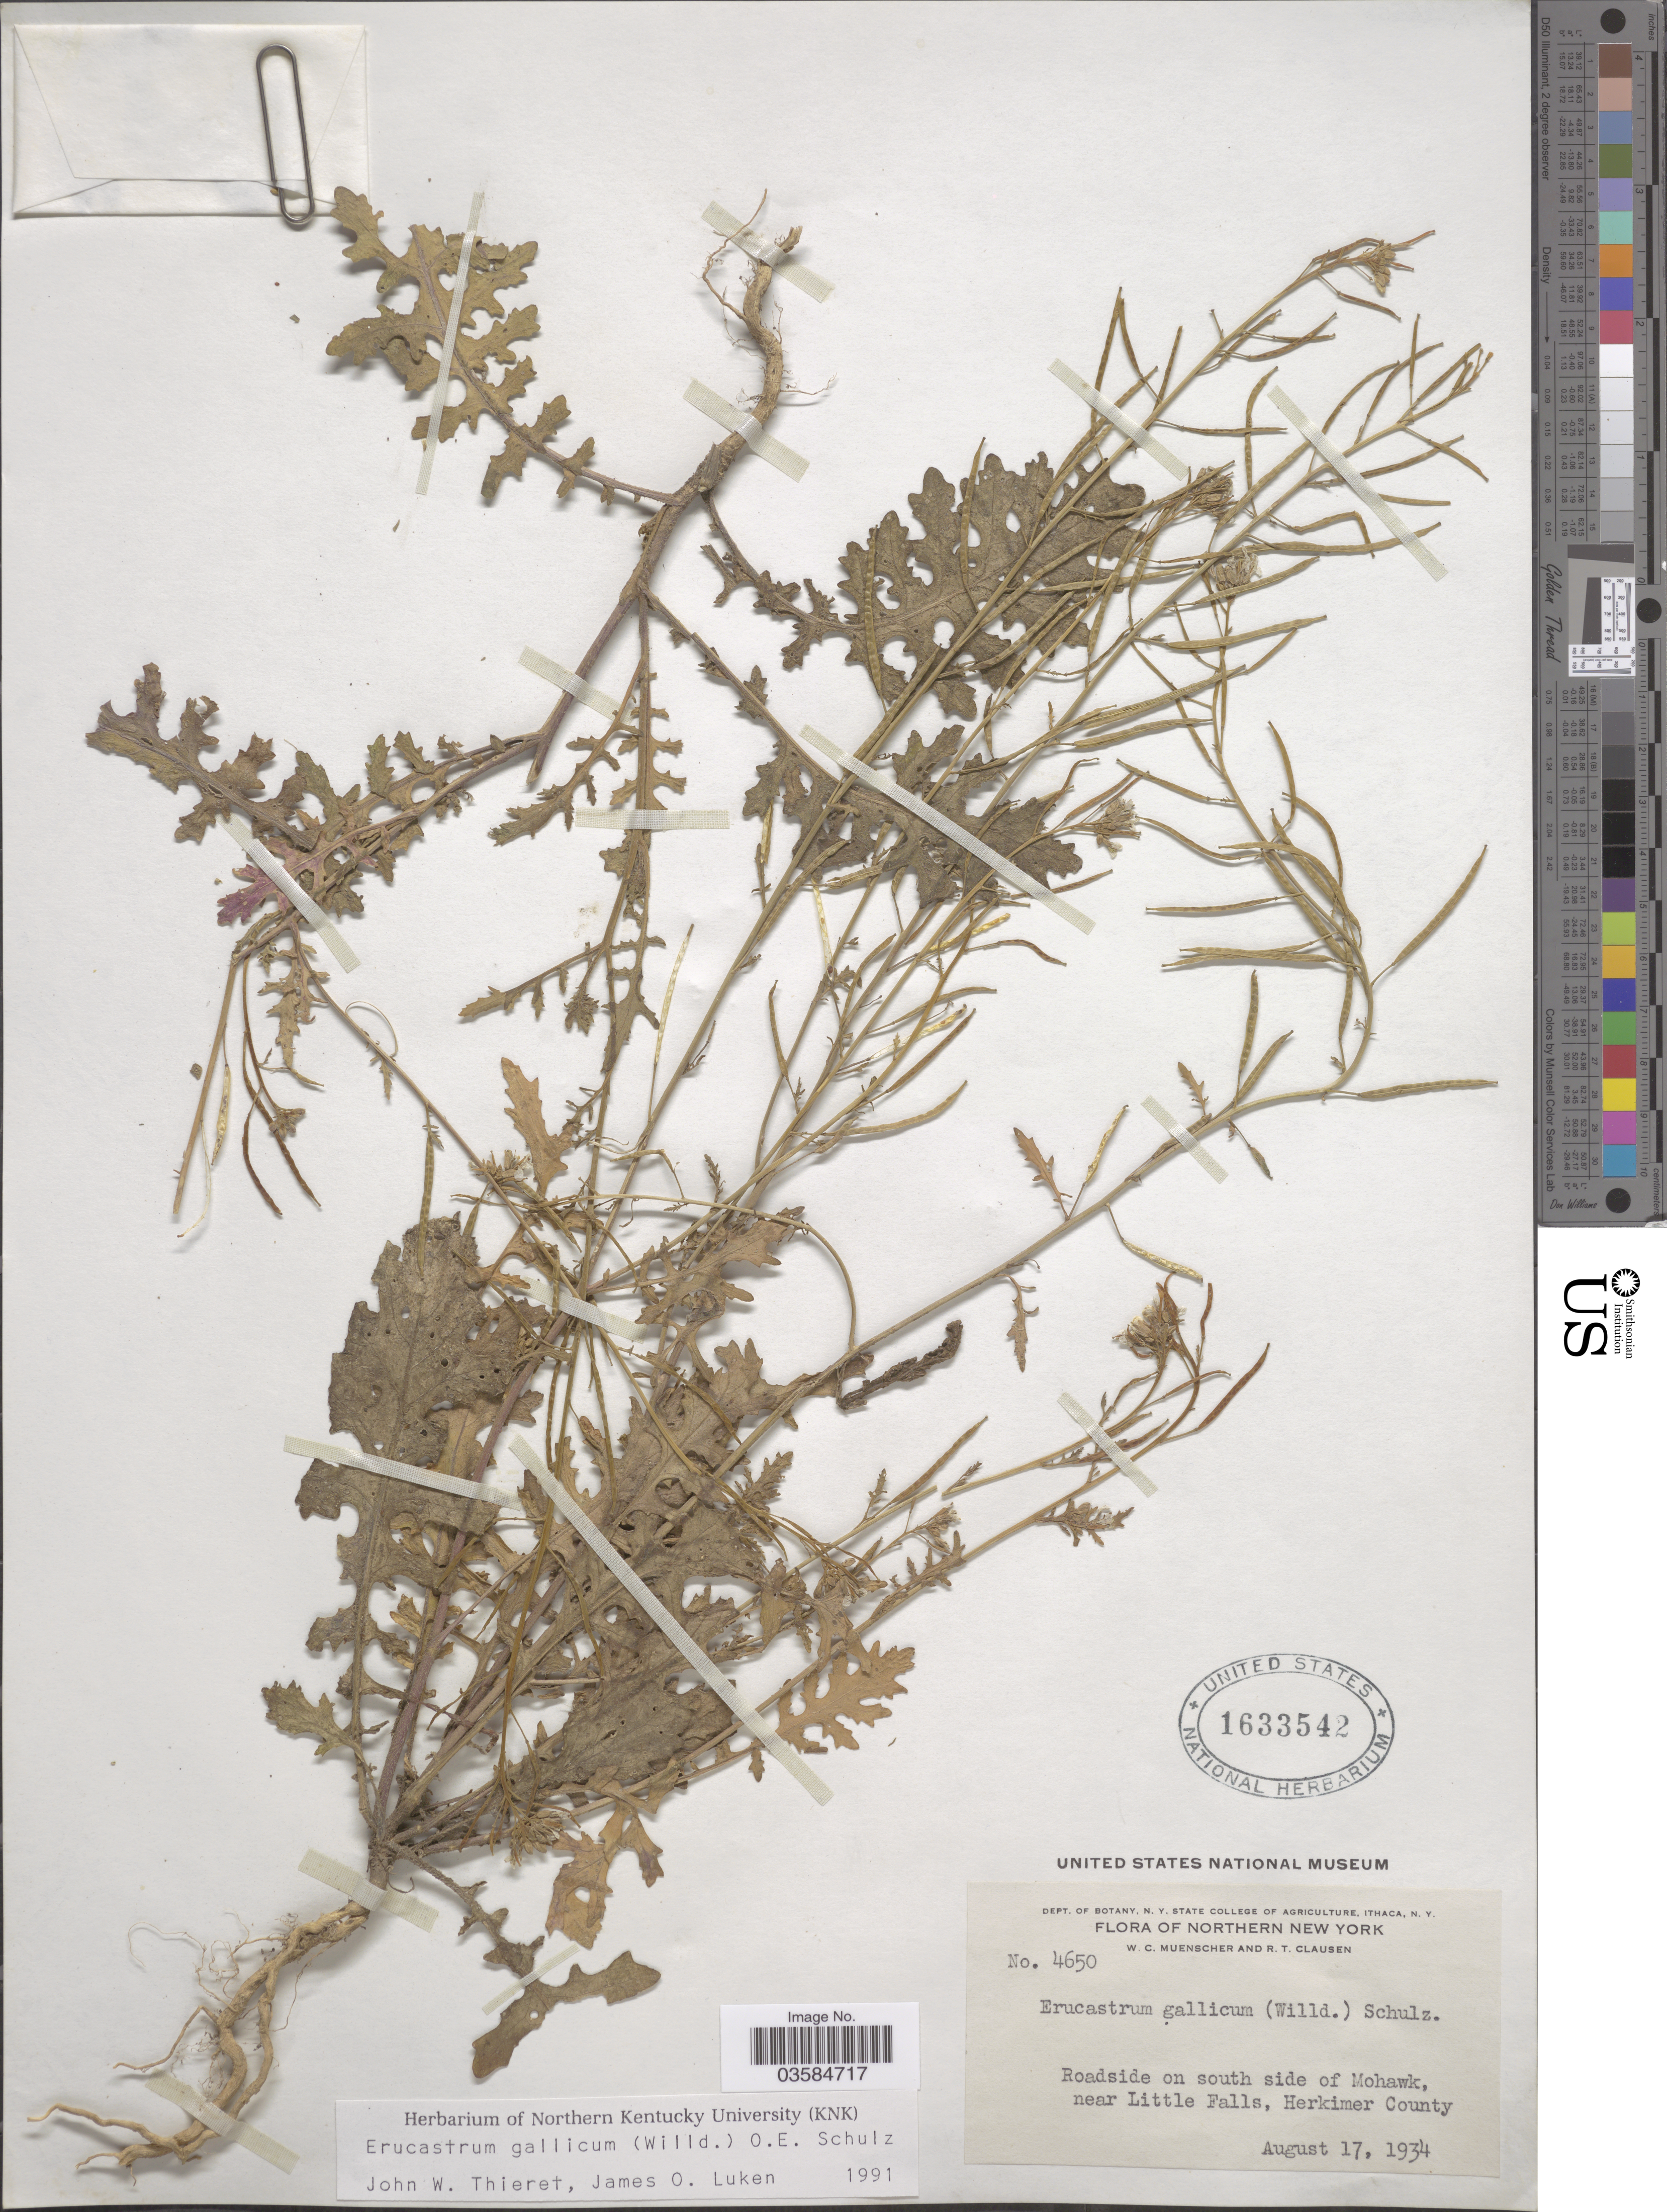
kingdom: Plantae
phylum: Tracheophyta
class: Magnoliopsida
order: Brassicales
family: Brassicaceae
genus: Erucastrum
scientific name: Erucastrum gallicum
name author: (Willd.) O.E. Schulz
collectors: W. Muenscher & R. T. Clausen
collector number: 4650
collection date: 1934-08-17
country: United States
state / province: New York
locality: Northern New York. Roadside on south side of Mohawk, near Little Falls, Herkimer County.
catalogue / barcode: US 1633542